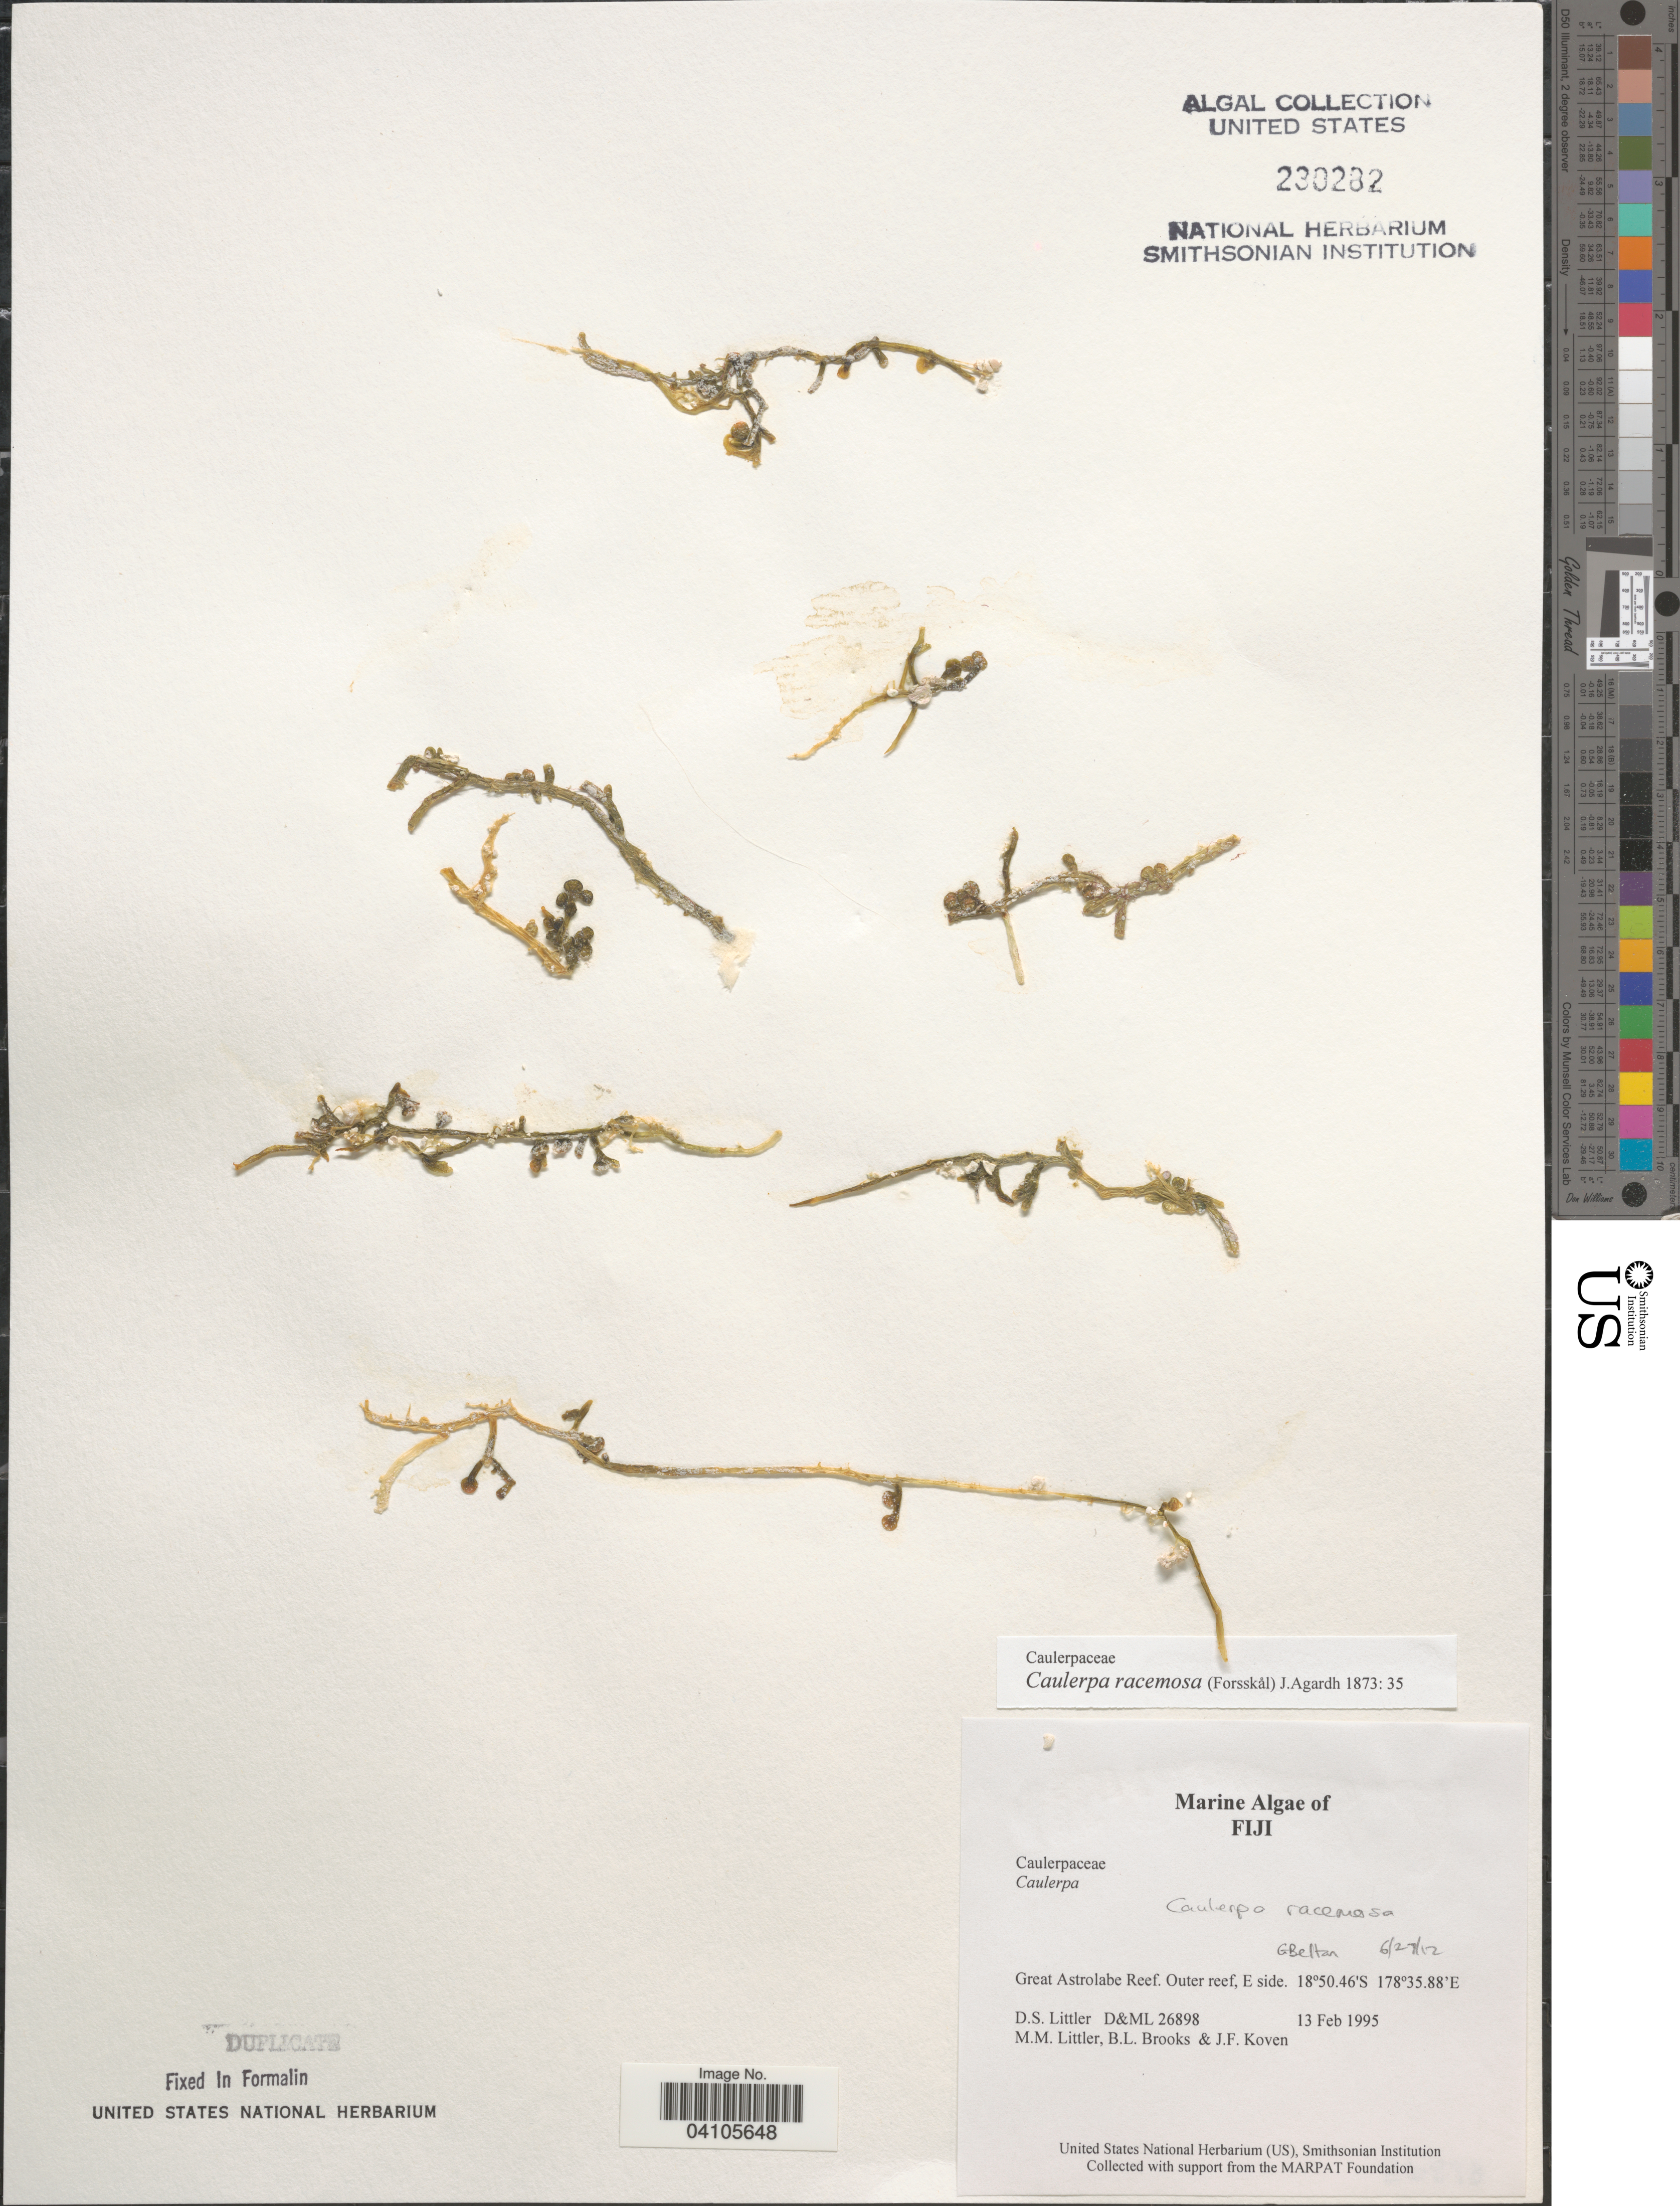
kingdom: Plantae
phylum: Chlorophyta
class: Ulvophyceae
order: Bryopsidales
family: Caulerpaceae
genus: Caulerpa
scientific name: Caulerpa racemosa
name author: (Forssk.) J. Agardh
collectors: D. S. Littler, B. Brooks & J. Koven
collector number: D&ML 26898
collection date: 1995-02-13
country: Fiji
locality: Great Astrolabe Reef. Outer reef, E side.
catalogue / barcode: US 230282